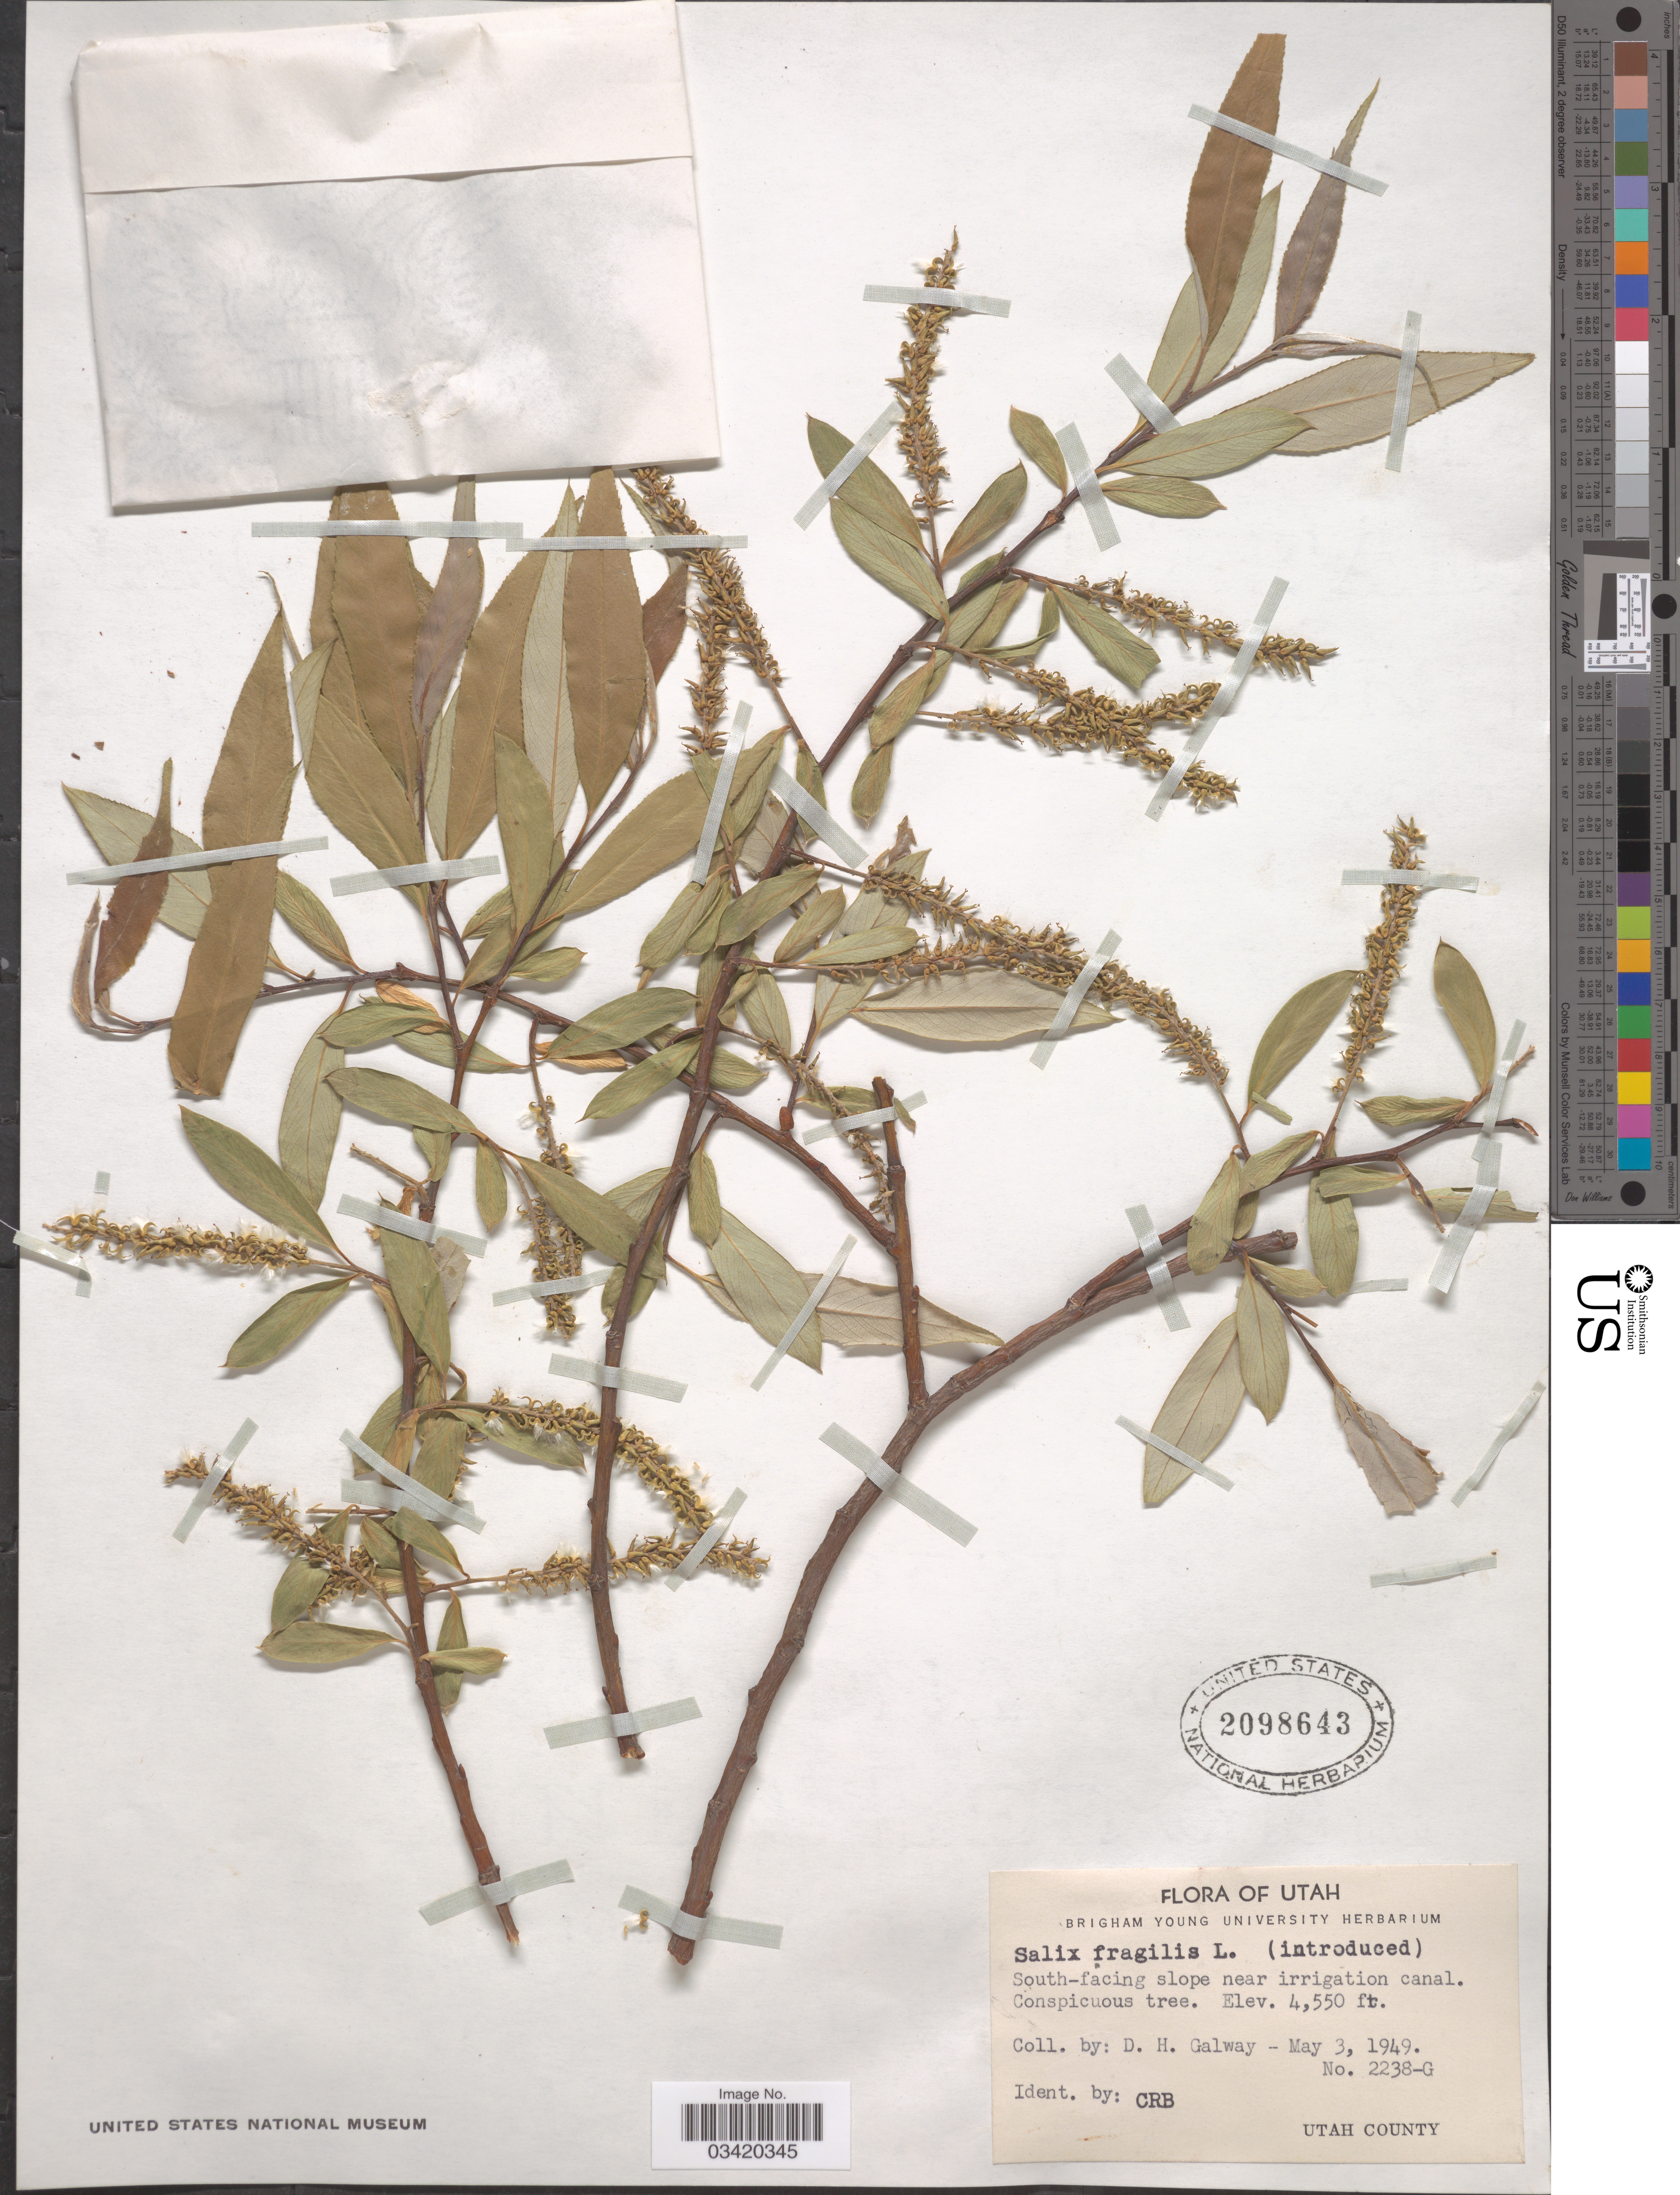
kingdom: Plantae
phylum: Tracheophyta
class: Magnoliopsida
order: Malpighiales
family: Salicaceae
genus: Salix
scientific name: Salix fragilis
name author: L.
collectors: D. Galway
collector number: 2238-G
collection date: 1949-05-03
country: United States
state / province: Utah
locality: South-facing slope near irrigation canal. Utah County.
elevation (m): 1387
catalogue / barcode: US 2098643